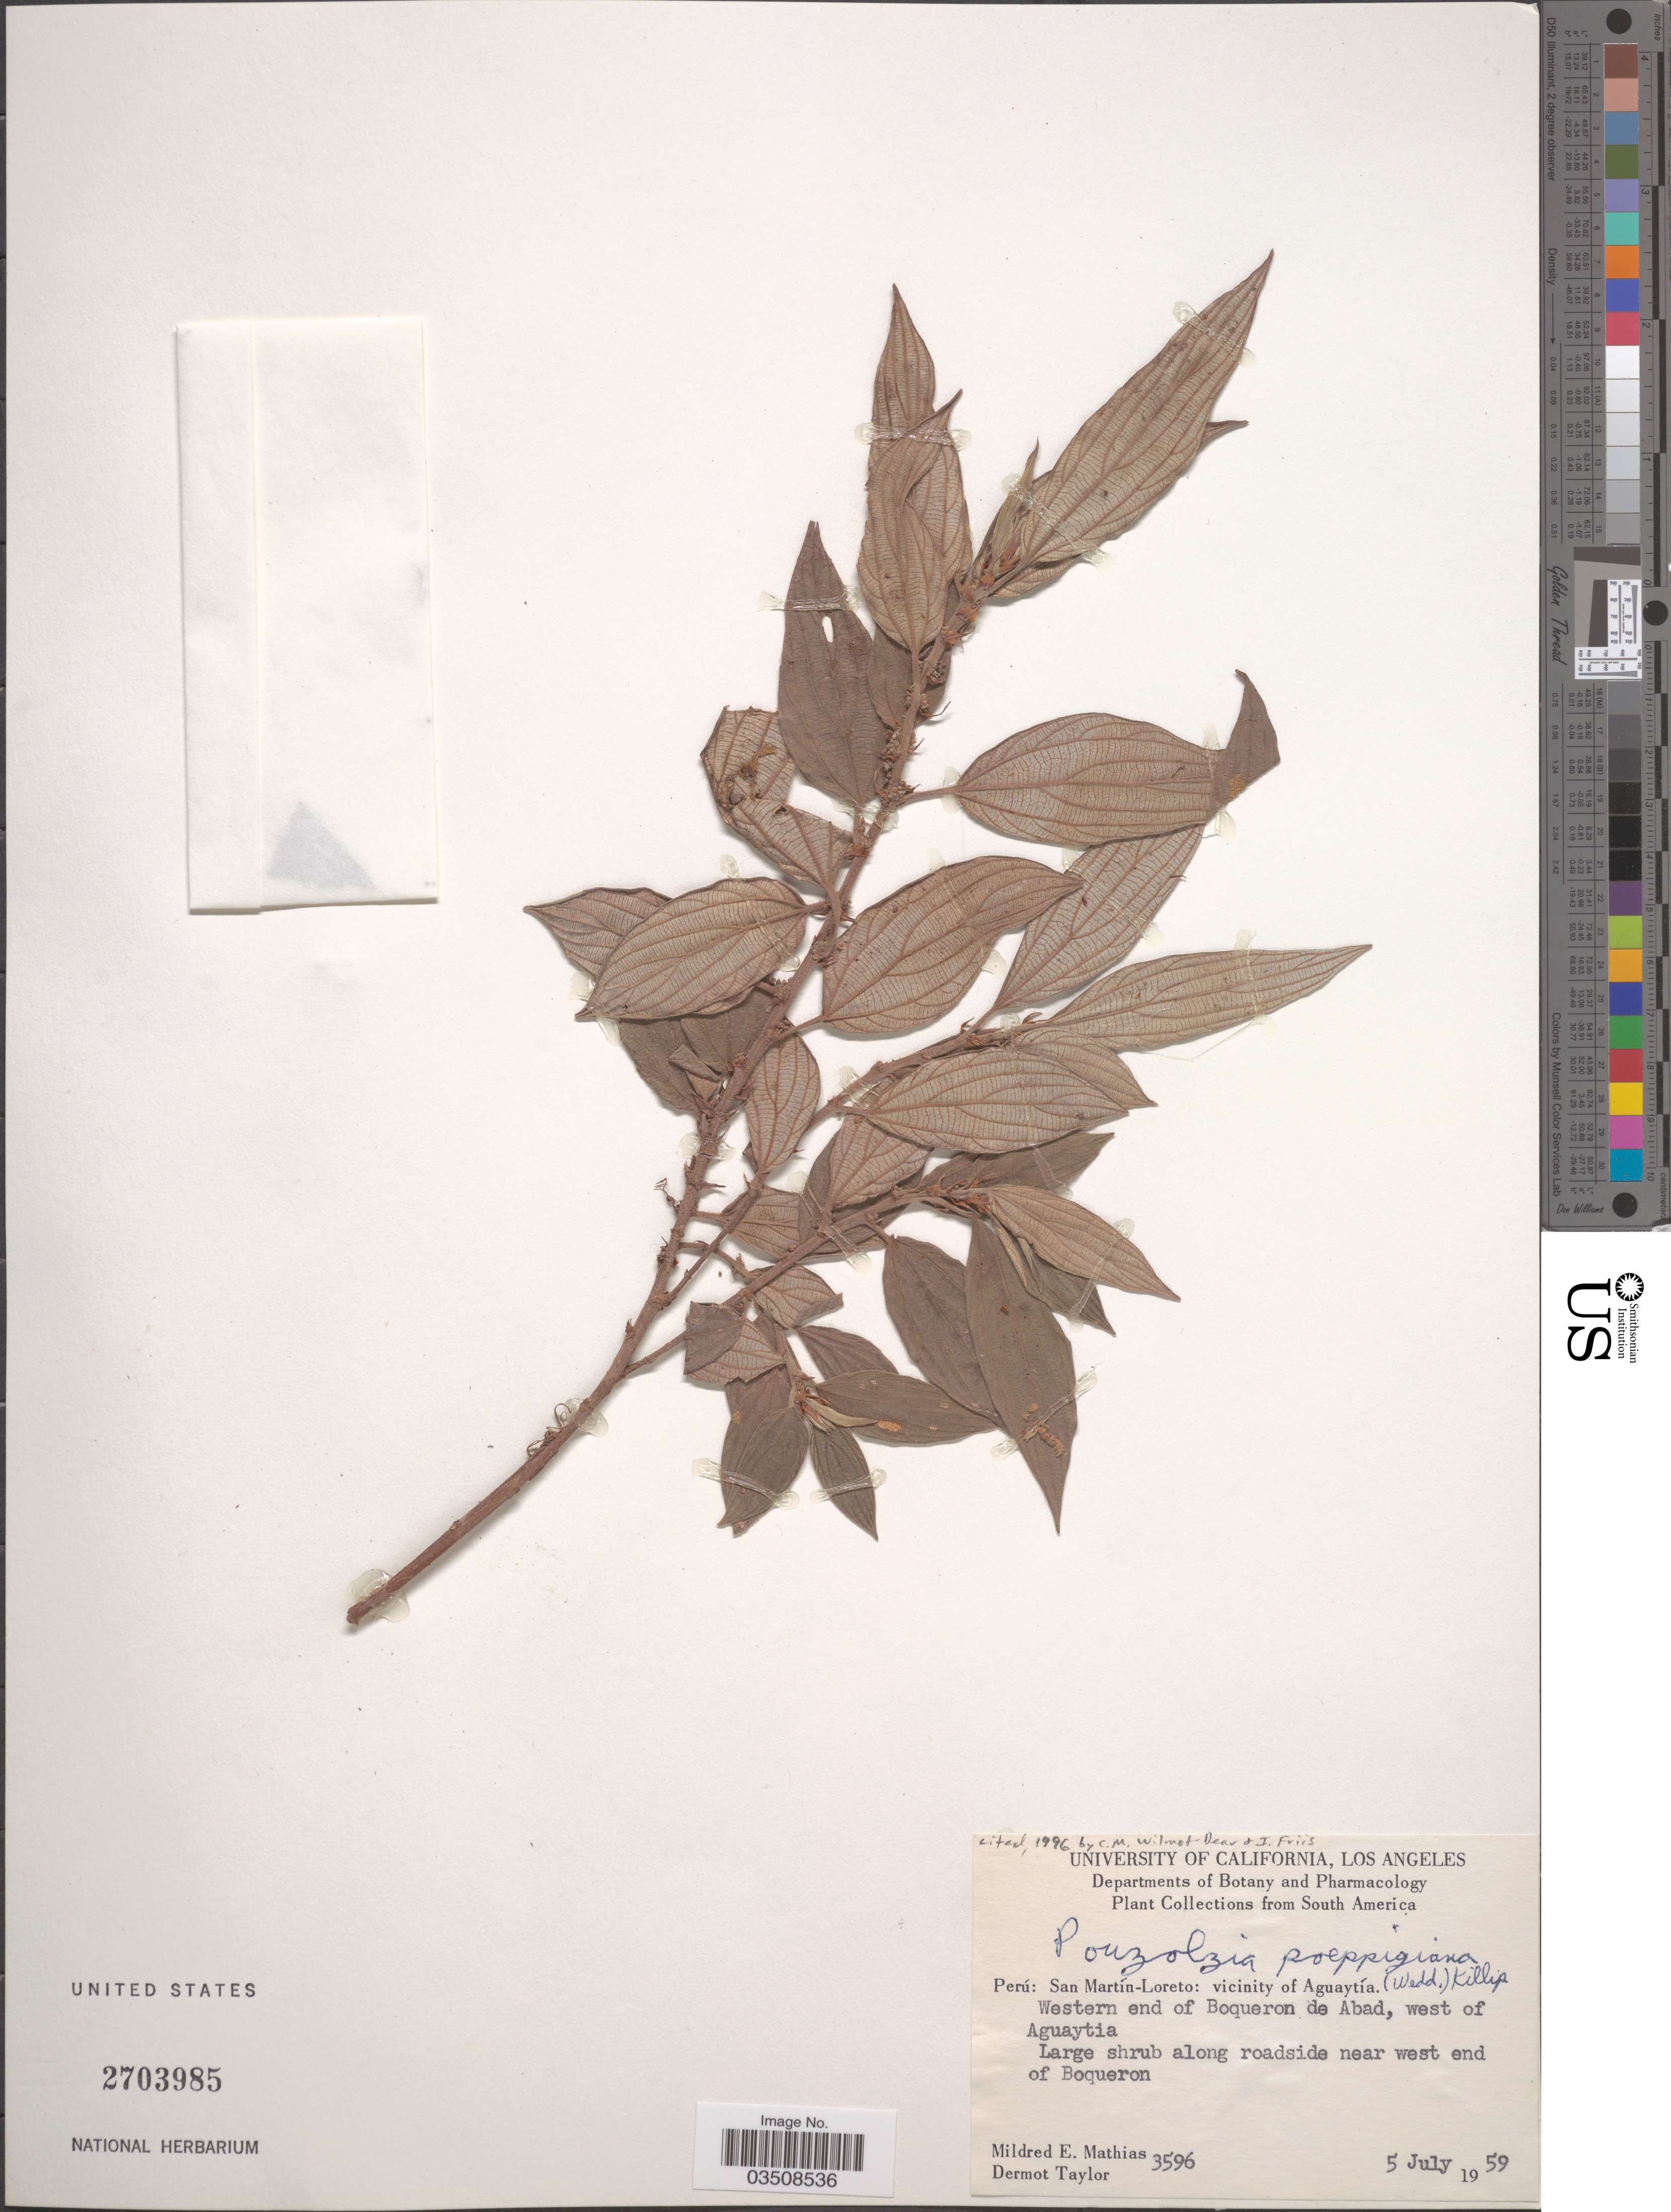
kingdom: Plantae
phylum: Tracheophyta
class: Magnoliopsida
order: Rosales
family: Urticaceae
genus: Pouzolzia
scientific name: Pouzolzia poeppigiana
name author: (Wedd.) Killip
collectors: M. E. Mathias & D. Taylor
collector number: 3596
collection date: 1959-07-05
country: Peru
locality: San Martín-Loreto: vicinity of Aguaytía. Western end of Boqueron de Abad, west of Aguaytia. Large shrub along roadside near west end of Boqueron.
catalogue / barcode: US 2703985